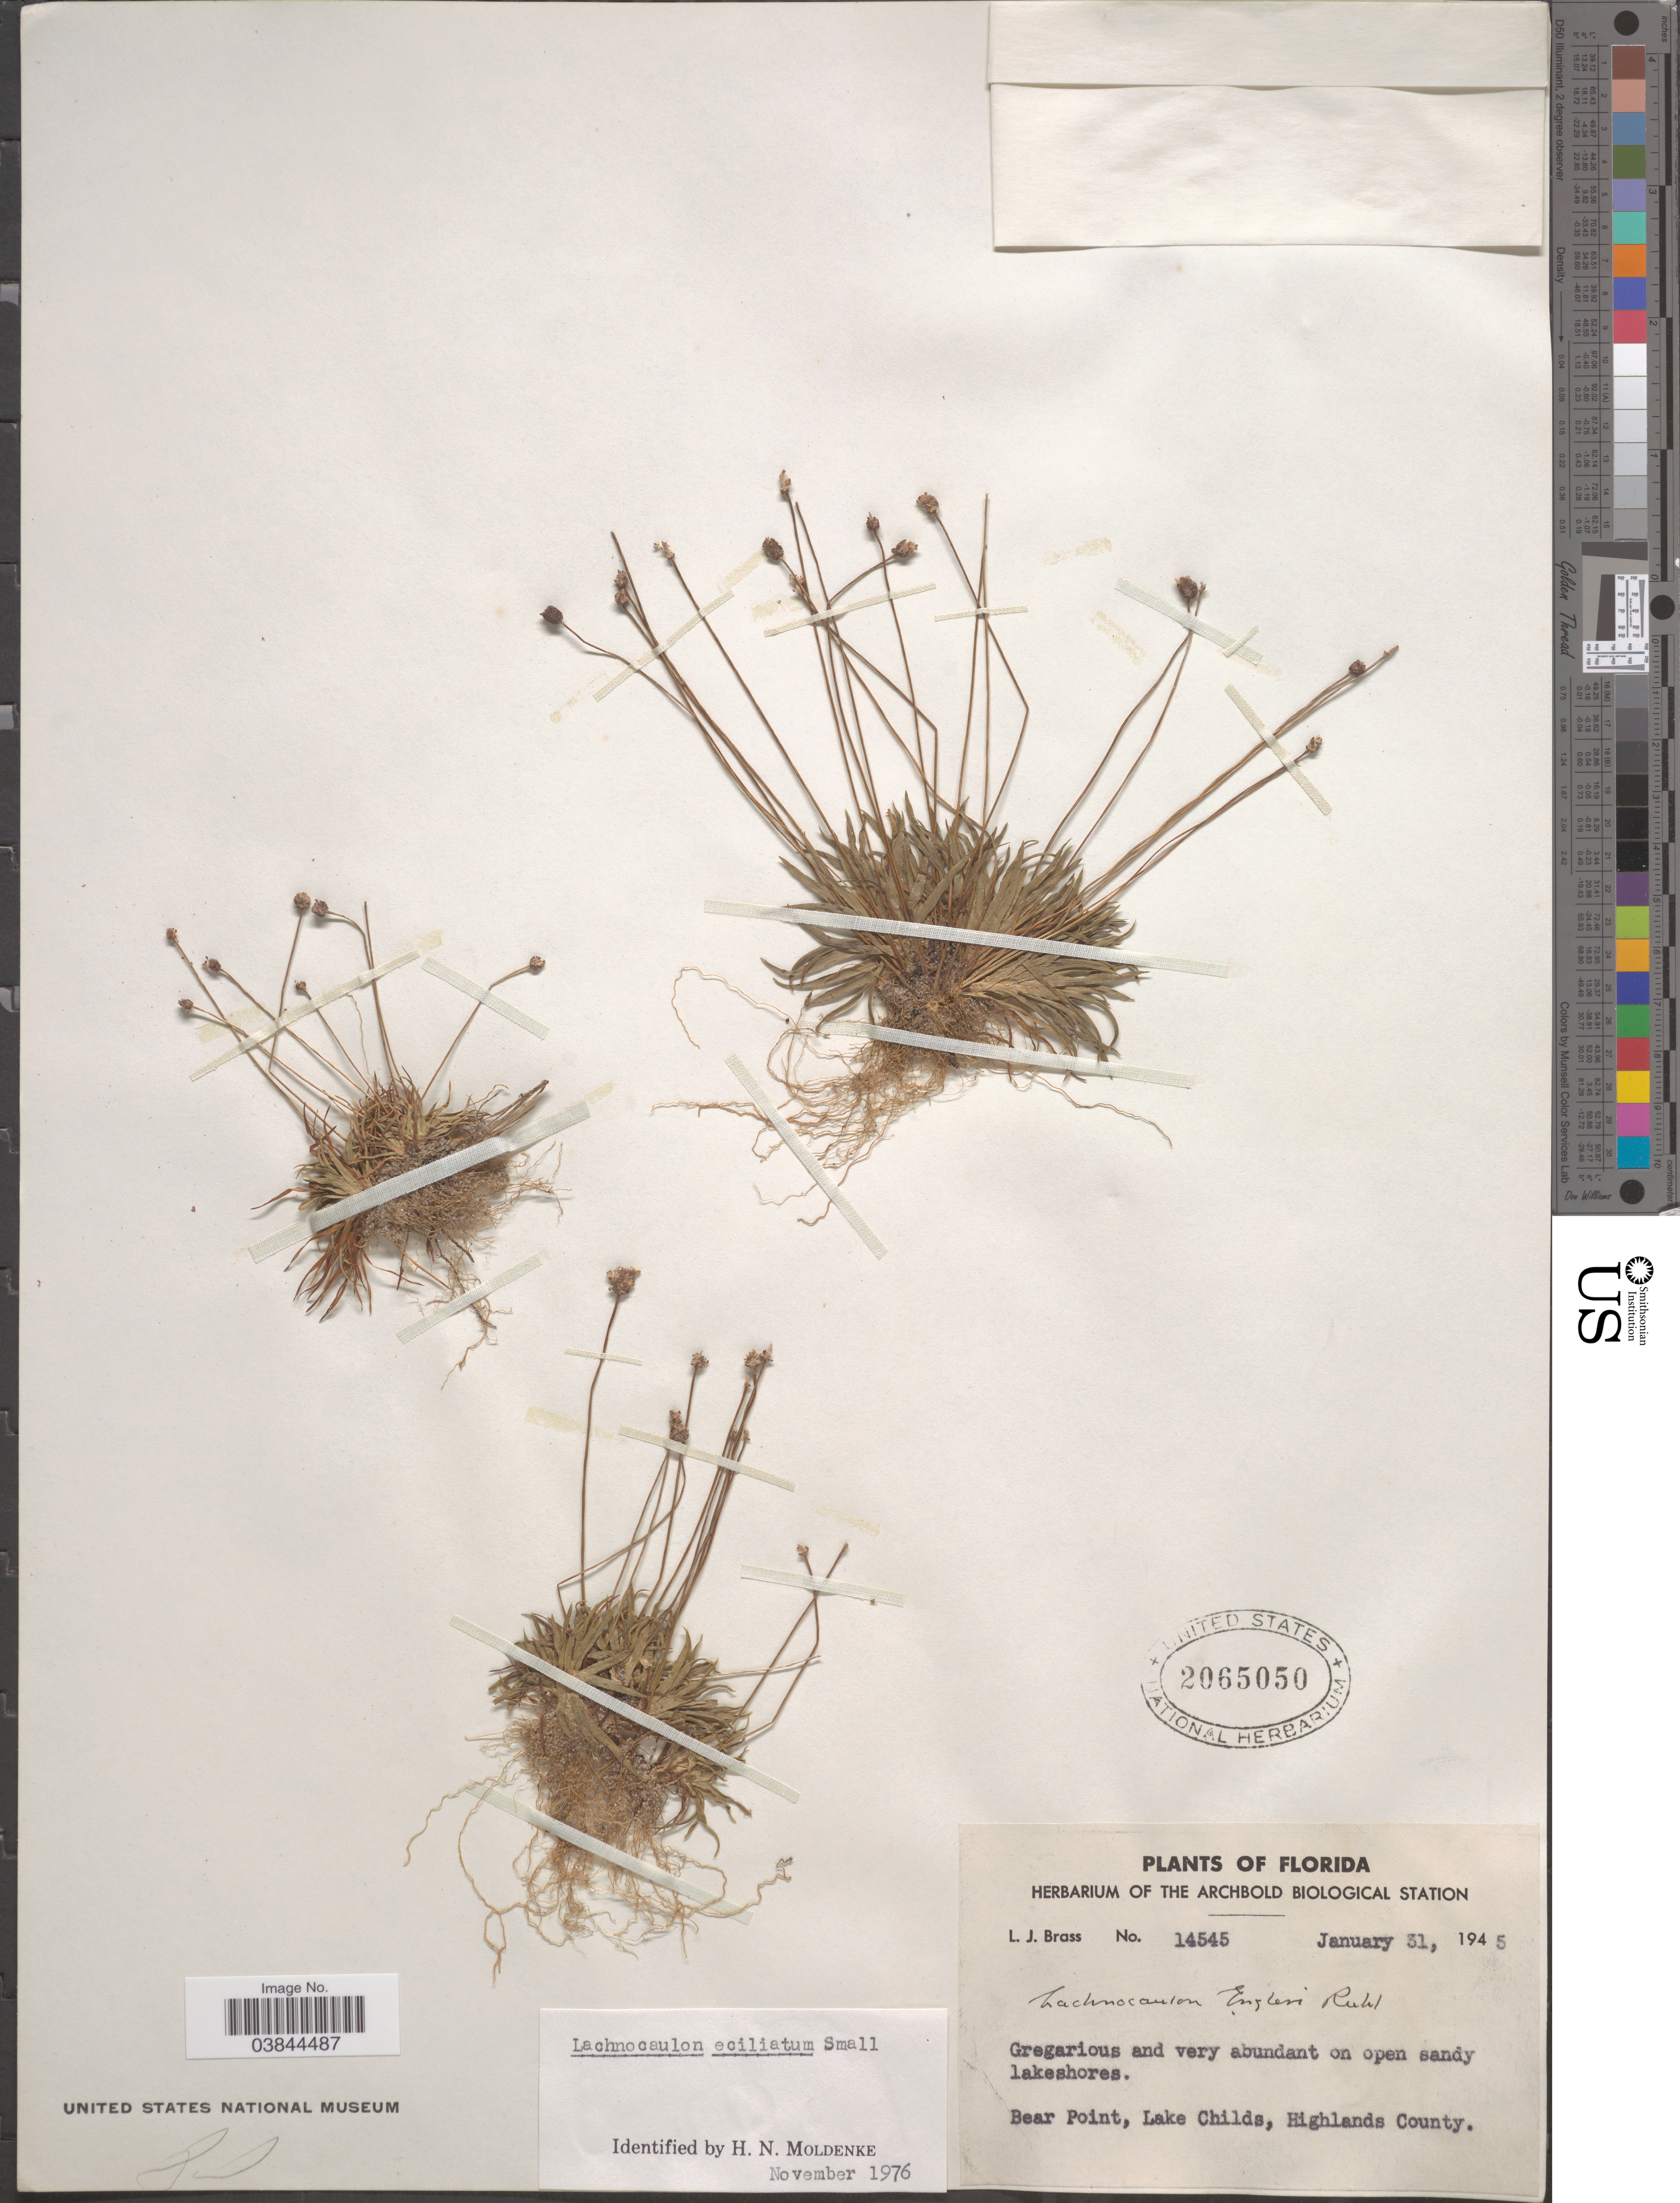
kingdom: Plantae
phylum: Tracheophyta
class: Liliopsida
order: Poales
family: Eriocaulaceae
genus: Lachnocaulon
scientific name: Lachnocaulon eciliatum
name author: Small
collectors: L. J. Brass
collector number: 14545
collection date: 1945-01-31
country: United States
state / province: Florida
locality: Bear Point, Lake Childs, Highlands County.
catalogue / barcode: US 2065050